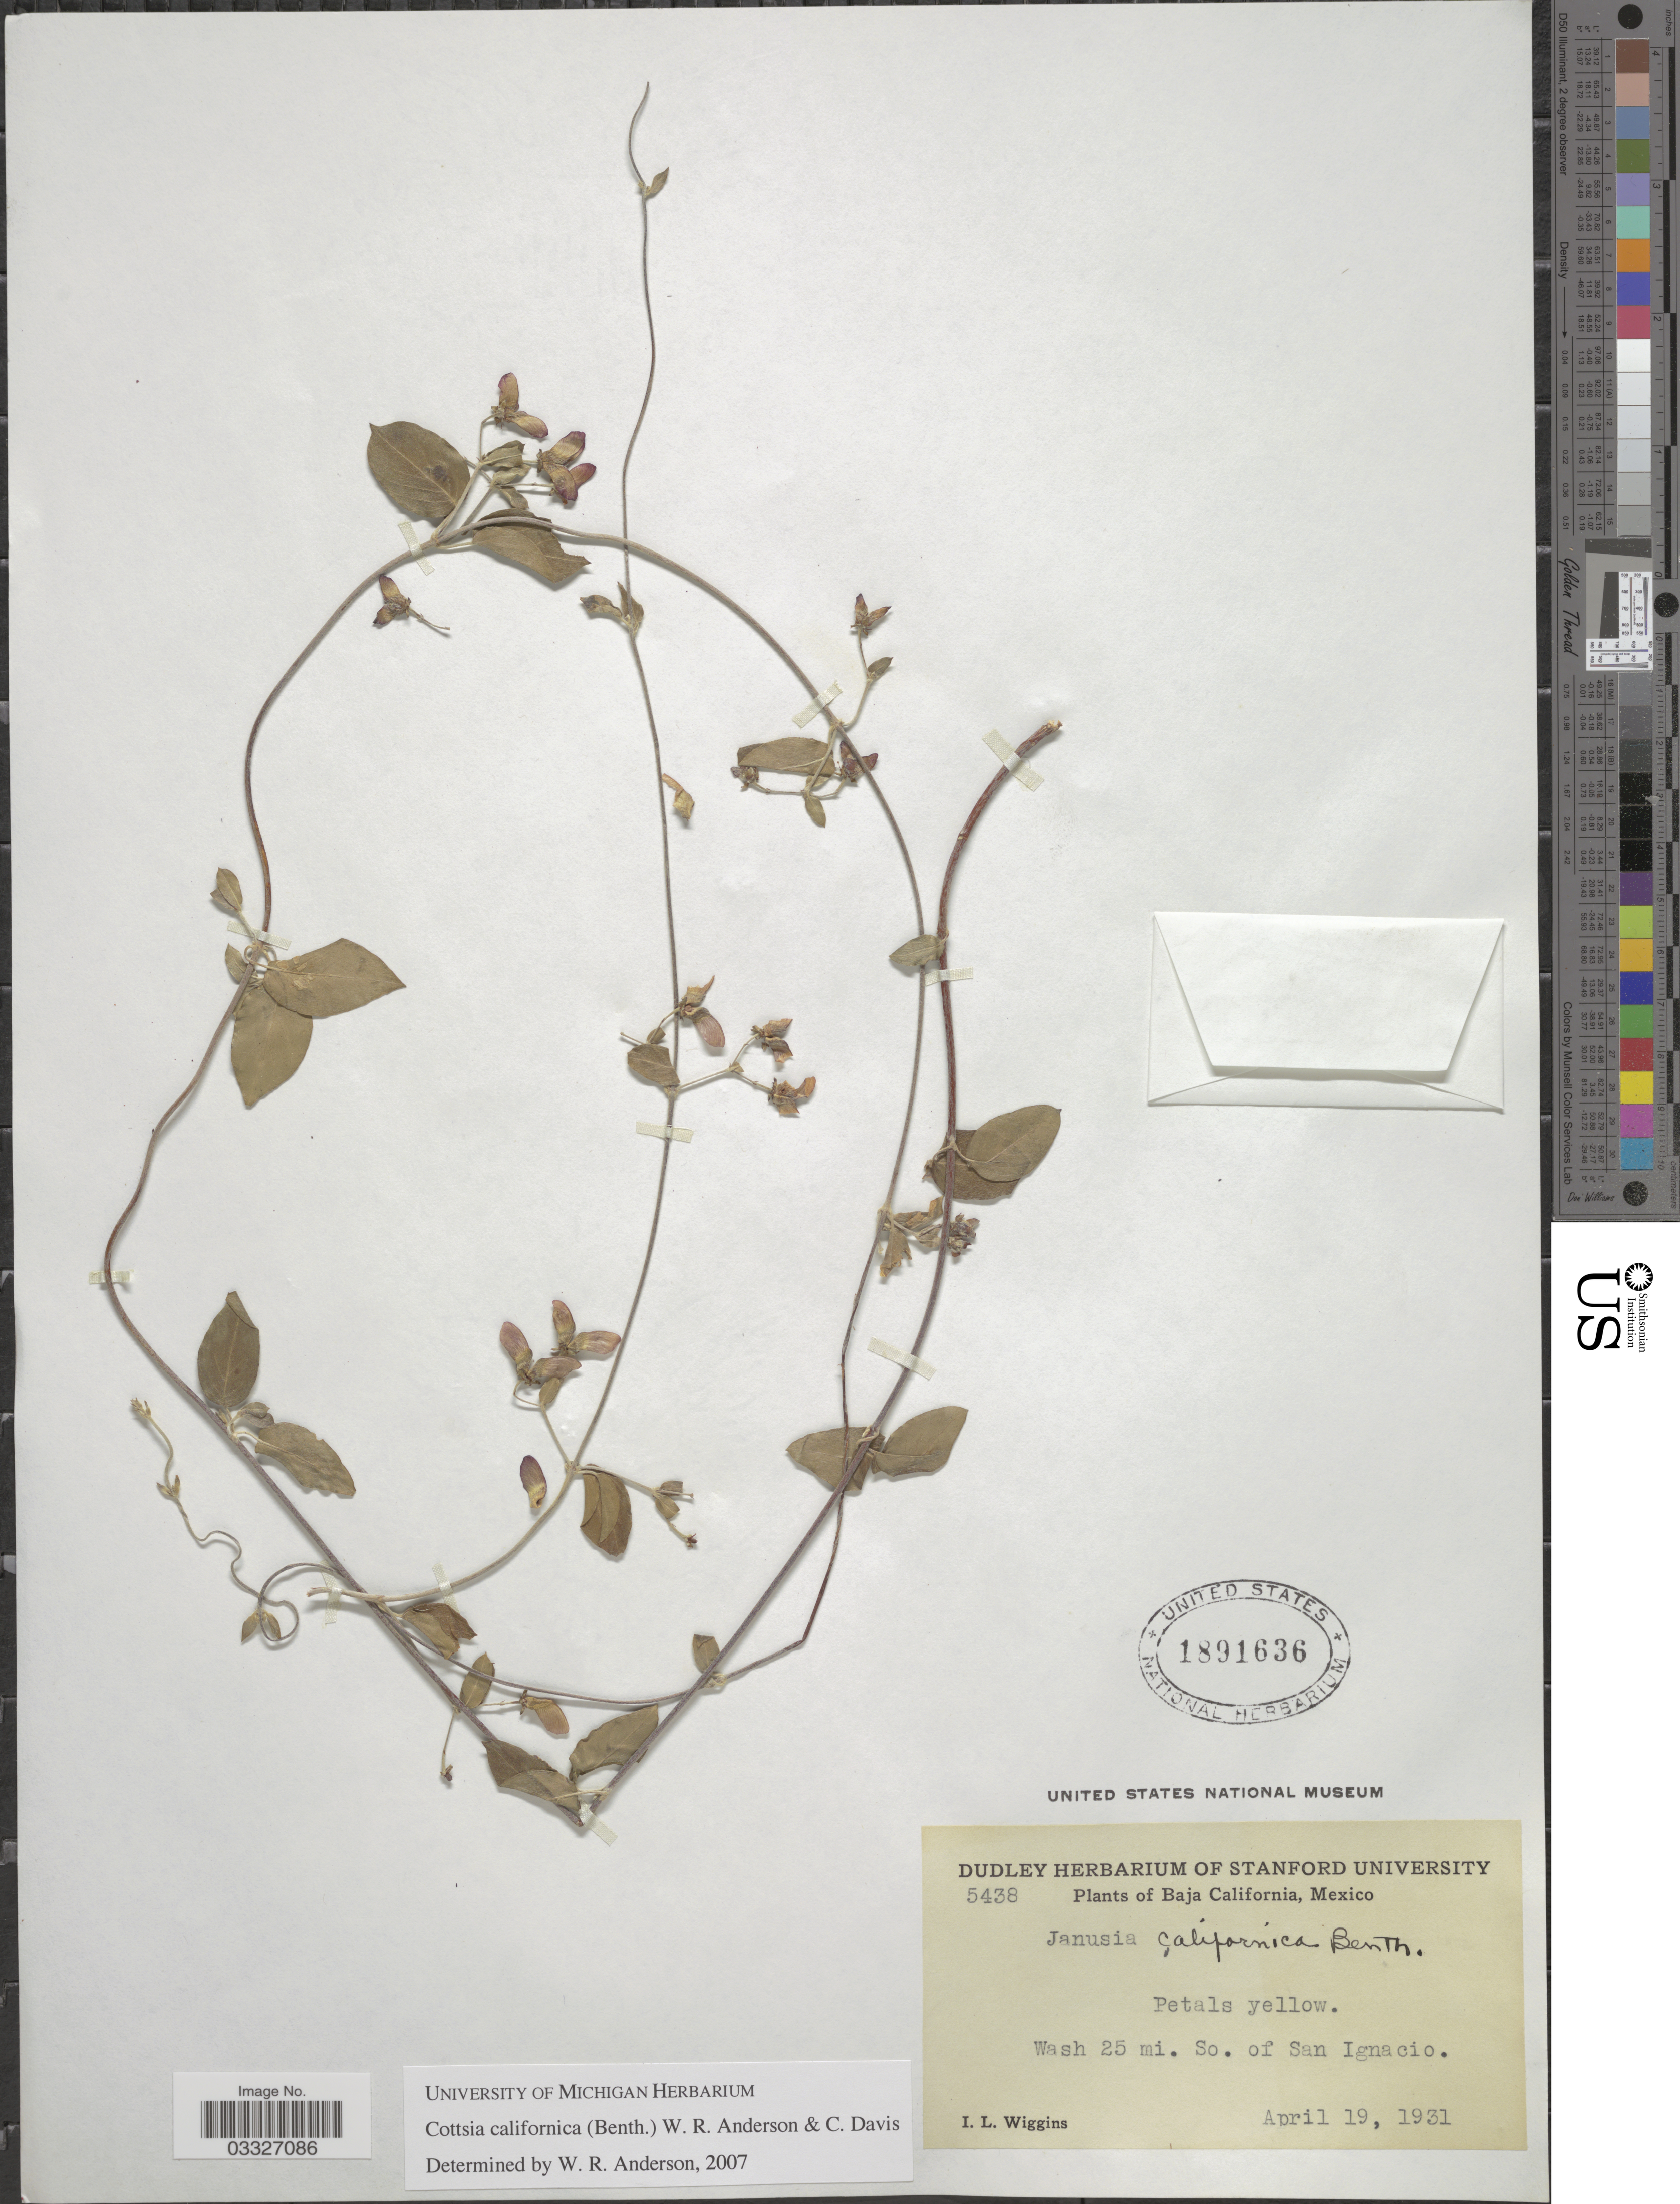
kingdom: Plantae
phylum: Tracheophyta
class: Magnoliopsida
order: Malpighiales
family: Malpighiaceae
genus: Cottsia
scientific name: Cottsia californica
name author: (Benth.) W.R. Anderson & C. Davis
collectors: I. L. Wiggins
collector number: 5438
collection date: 1931-04-19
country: Mexico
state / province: Baja California Sur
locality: Wash 25 mi. So. of San Ignacio.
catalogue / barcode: US 1891636